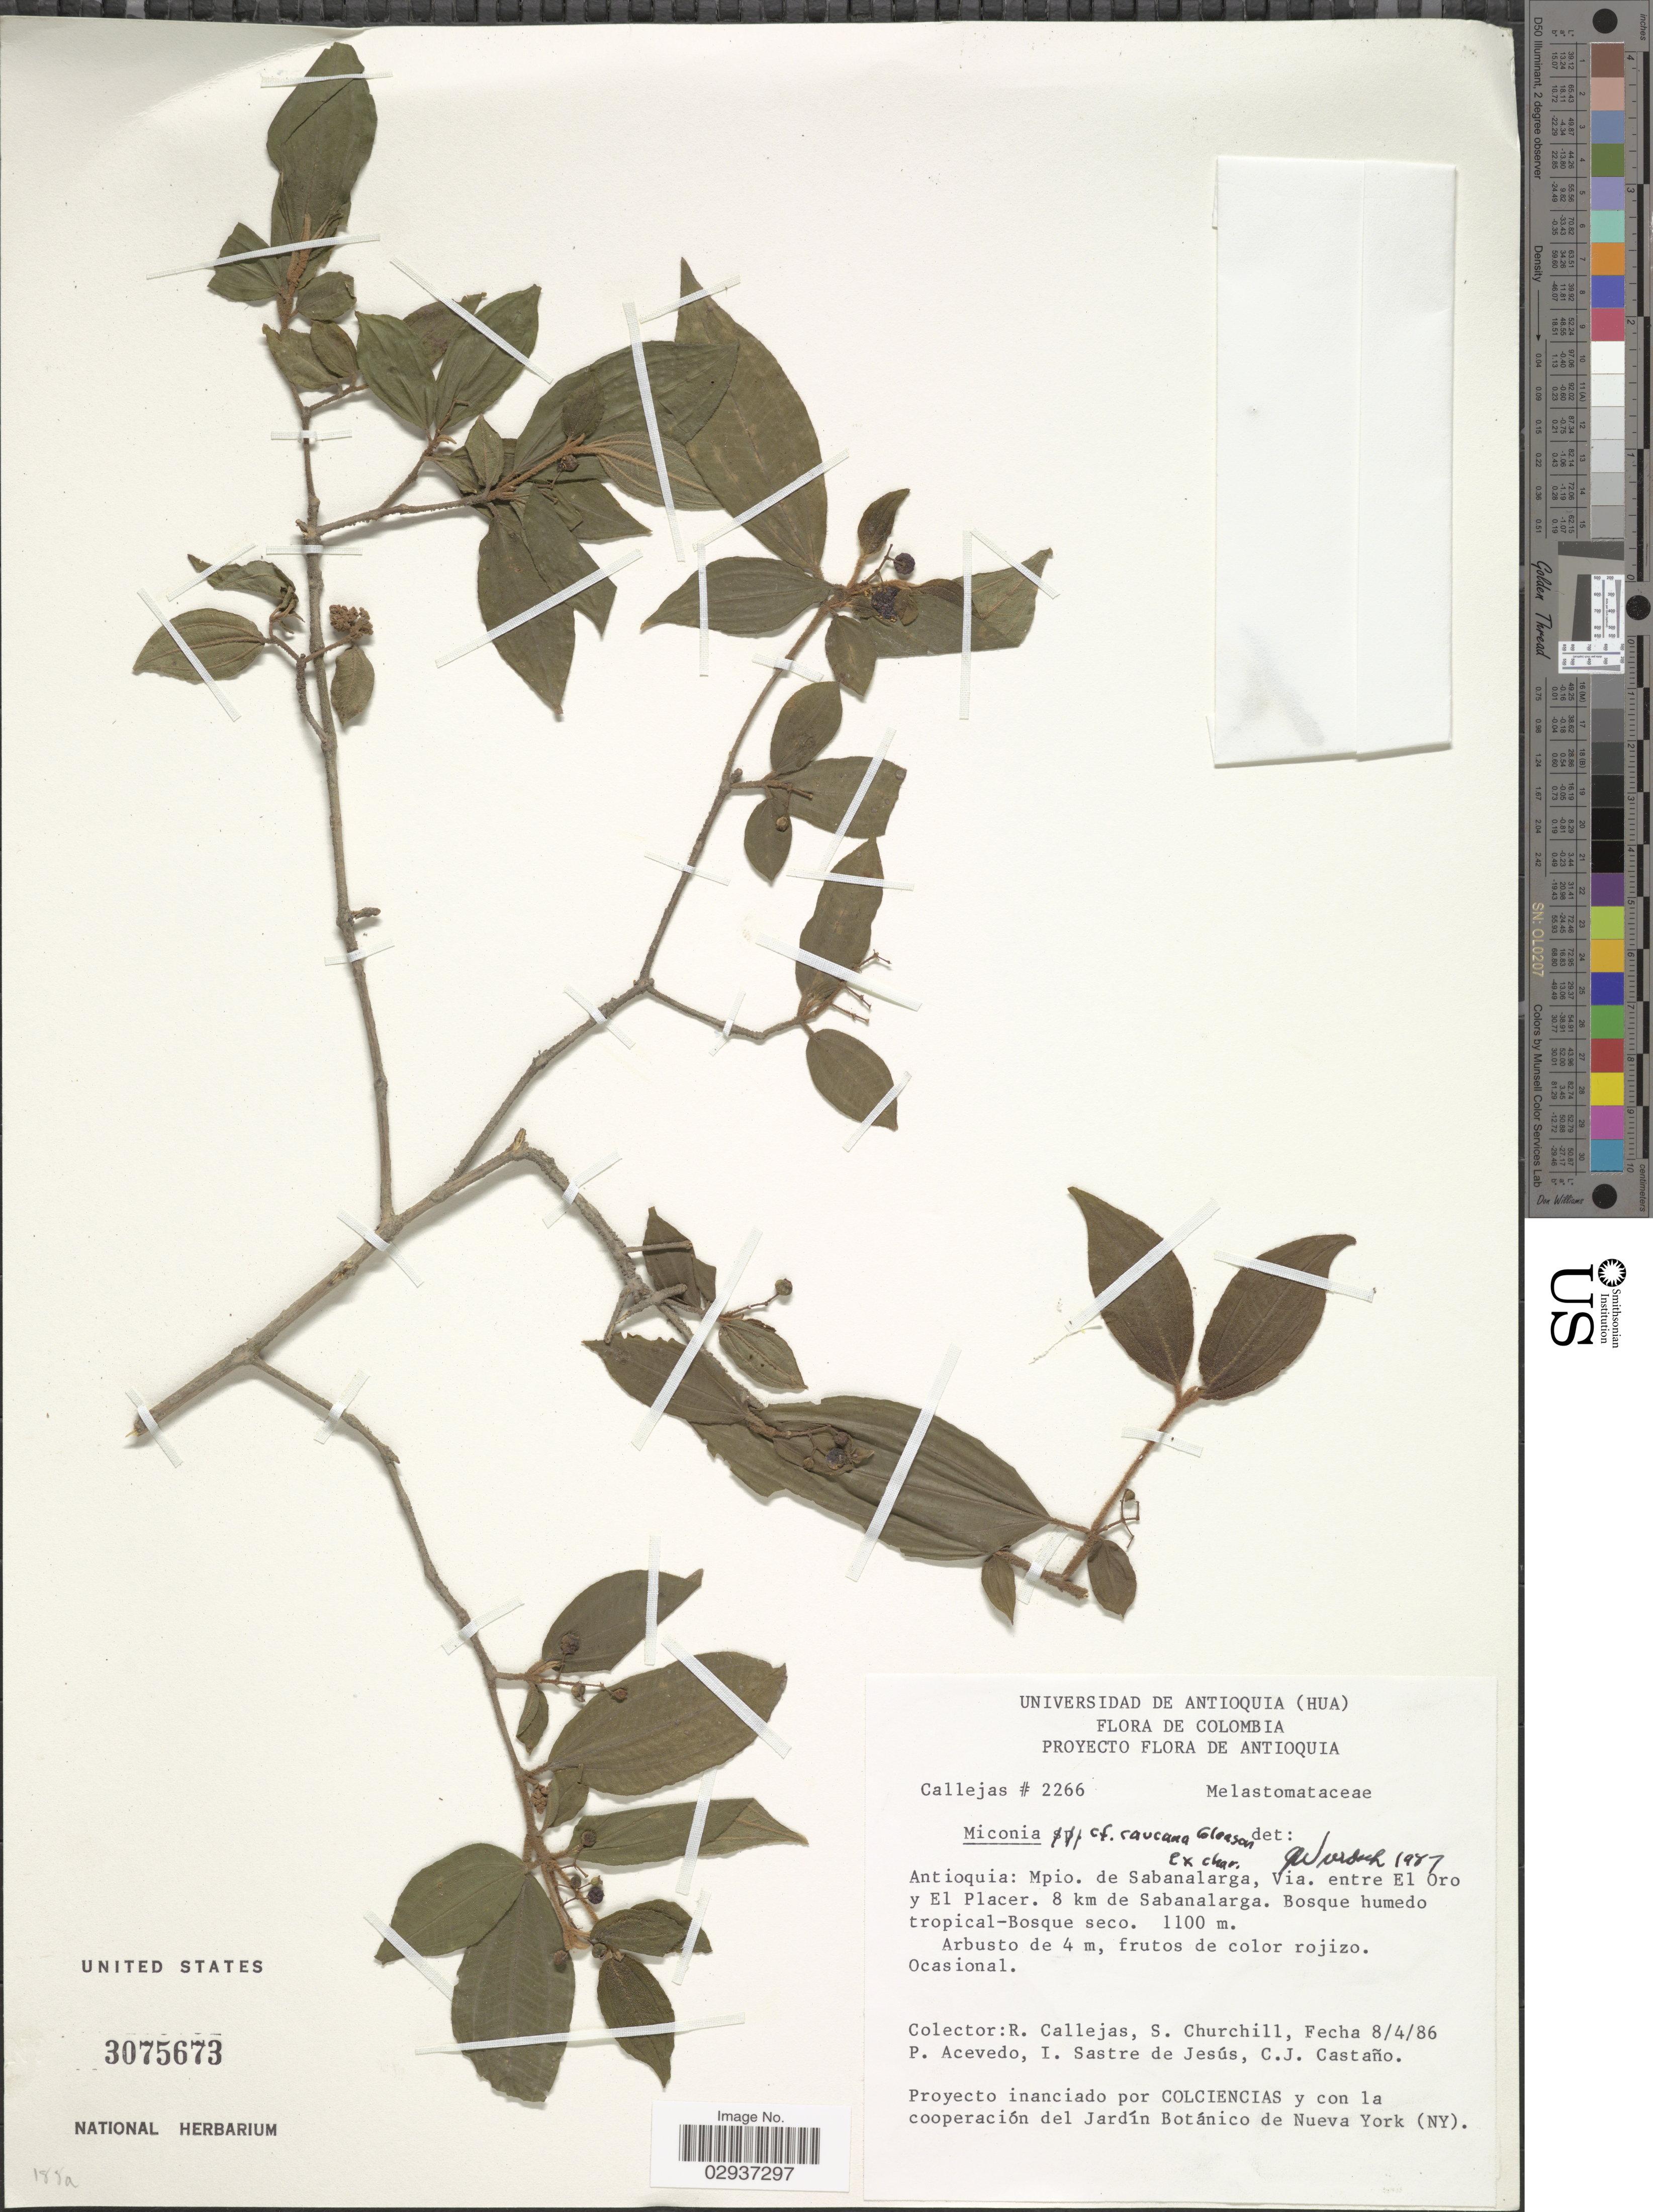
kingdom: Plantae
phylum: Tracheophyta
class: Magnoliopsida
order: Myrtales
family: Melastomataceae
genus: Miconia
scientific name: Miconia caucana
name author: Gleason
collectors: R. Callejas, S. Churchill, P. Acevedo-Rodr., I. Sastre-de Jesús & C. Castaño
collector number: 2266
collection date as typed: Transcribed d/m/y: 8/4/86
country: Colombia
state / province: Antioquia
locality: Antioquia: Mpio. de Sabanalarga, Via. entre El Oro y El Placer. 8 km de Sabanalarga.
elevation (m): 1100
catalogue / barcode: US 3075673